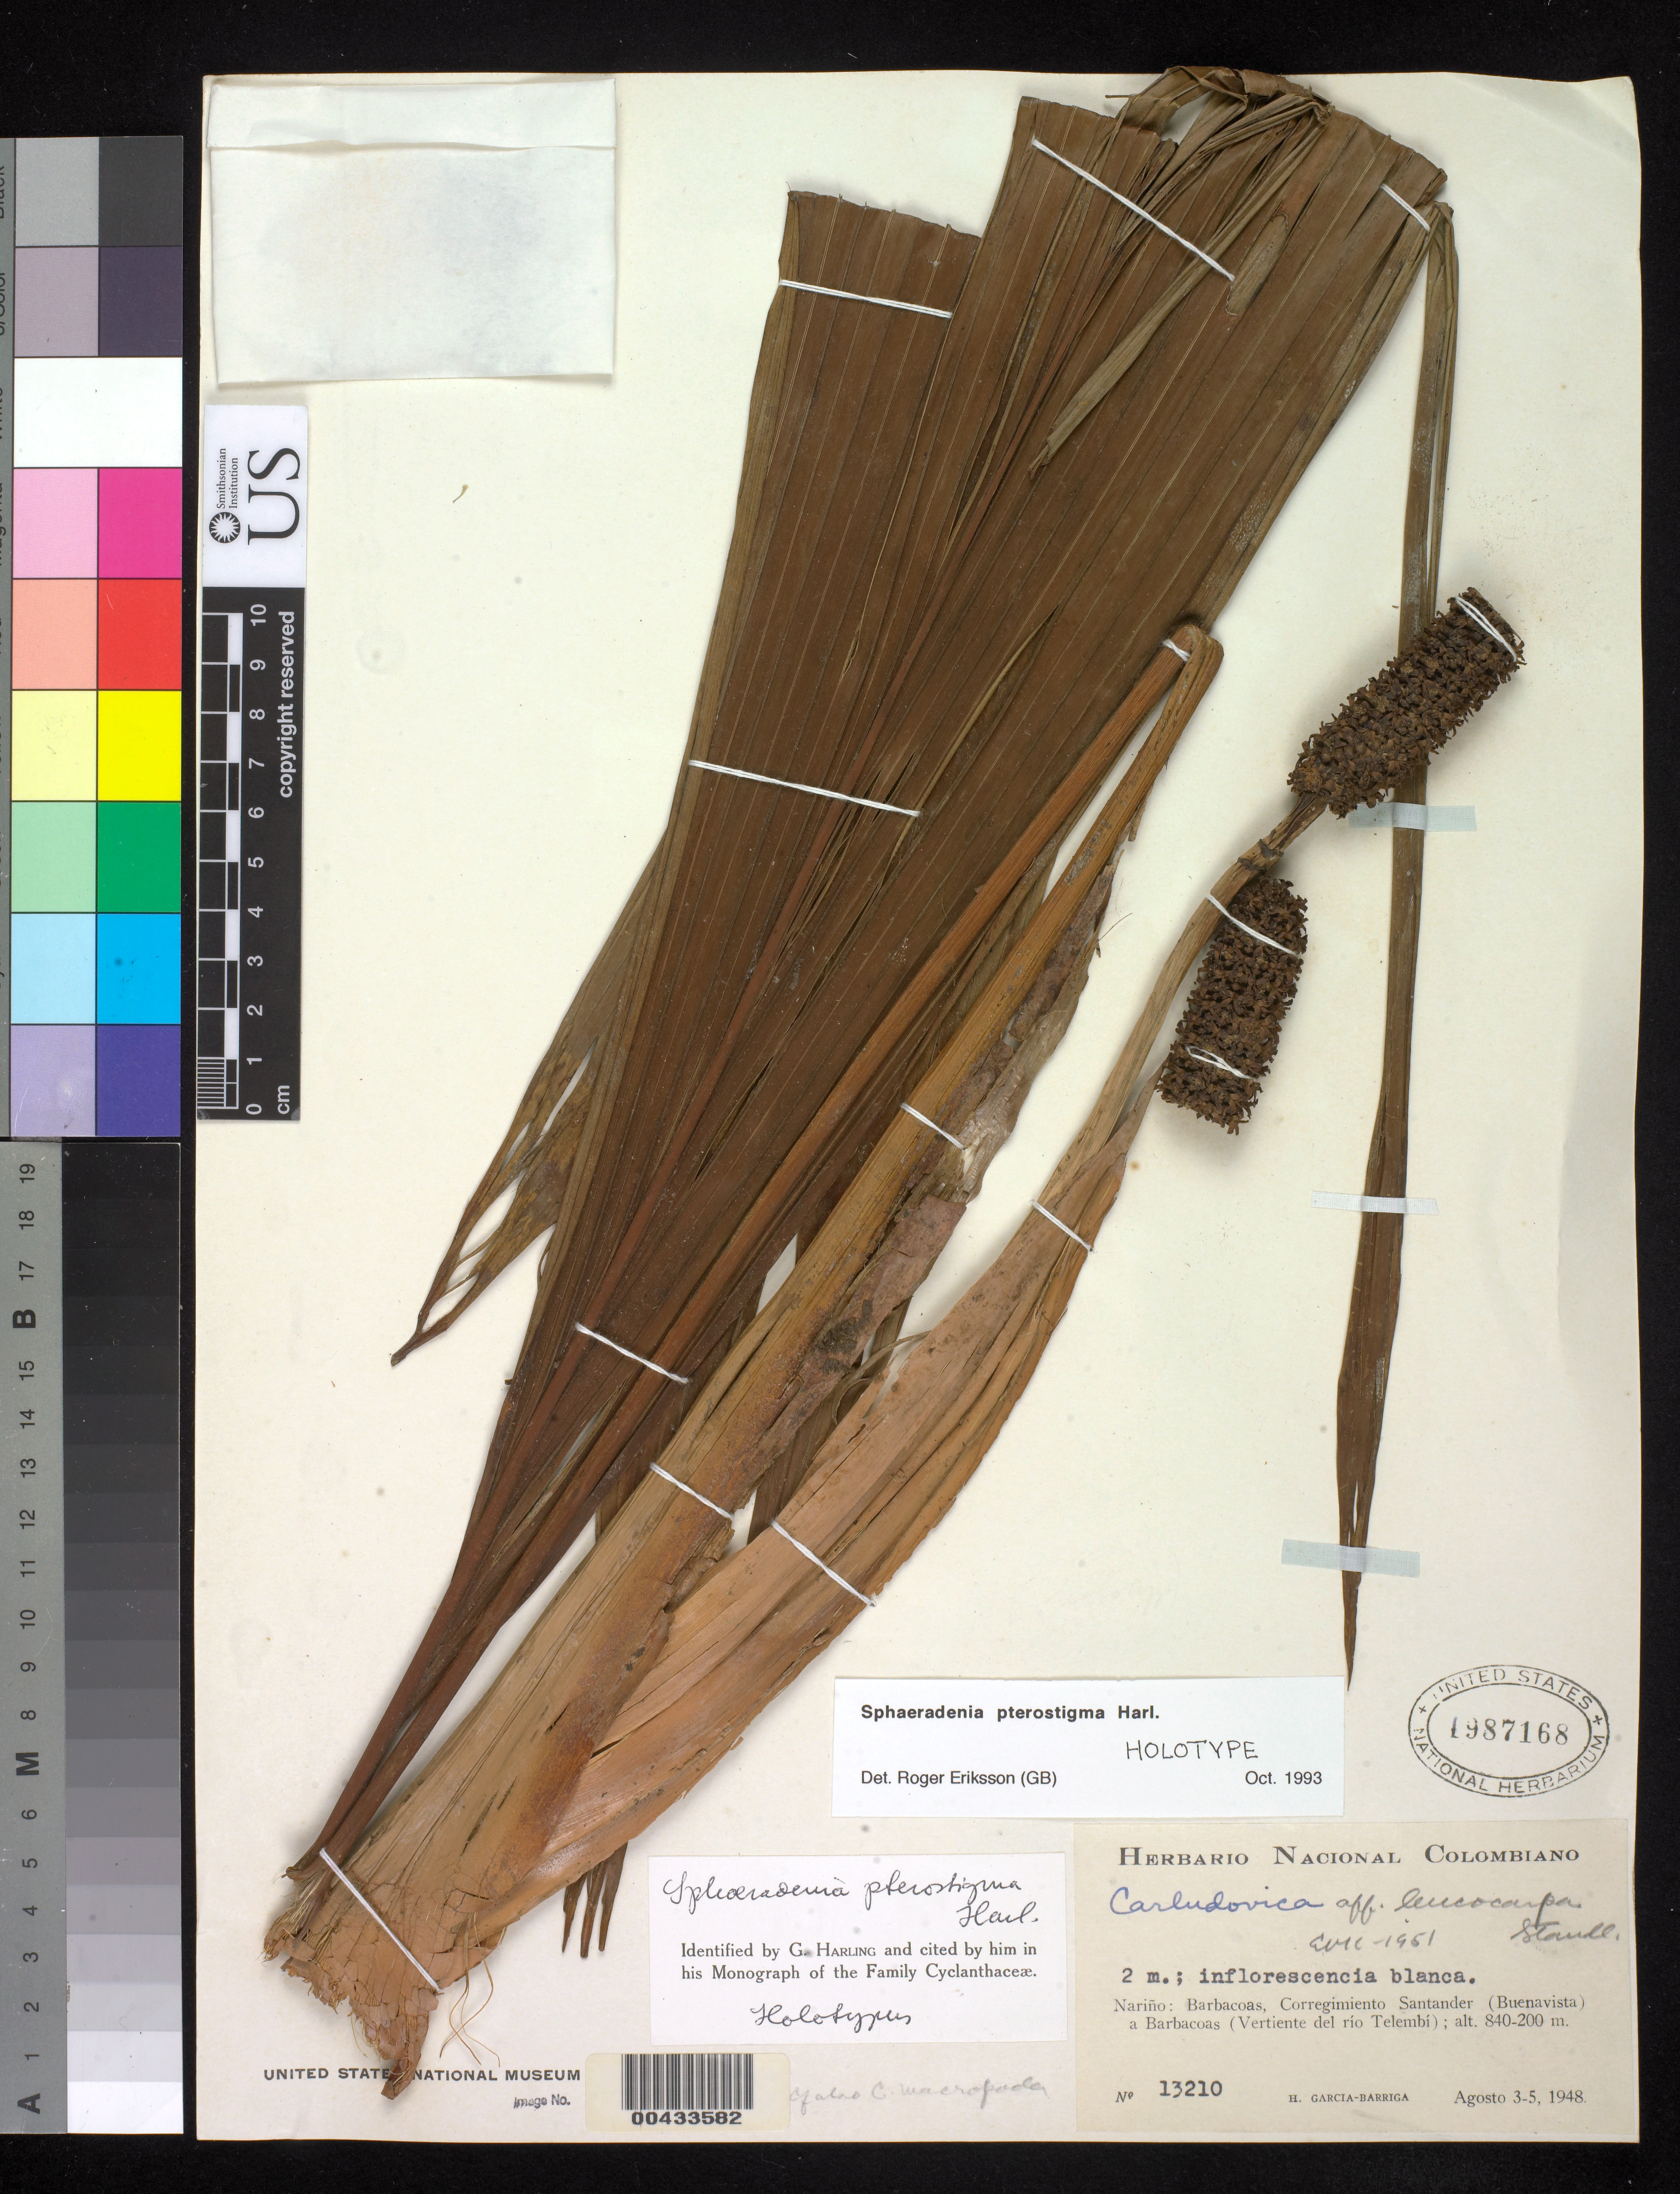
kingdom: Plantae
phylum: Tracheophyta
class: Liliopsida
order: Pandanales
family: Cyclanthaceae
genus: Sphaeradenia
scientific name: Sphaeradenia pterostigma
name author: Harling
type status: Holotype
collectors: H. García Barriga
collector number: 13210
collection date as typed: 03 Aug 1948 to 05 Aug 1948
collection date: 1948-08-03/1948-08-05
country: Colombia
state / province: Nariño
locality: Barbacoas, Corregimiento Santander (Buena Vista) a Barbacoas (Vertiente del Rio Telembi).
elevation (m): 200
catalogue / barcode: US 1987168